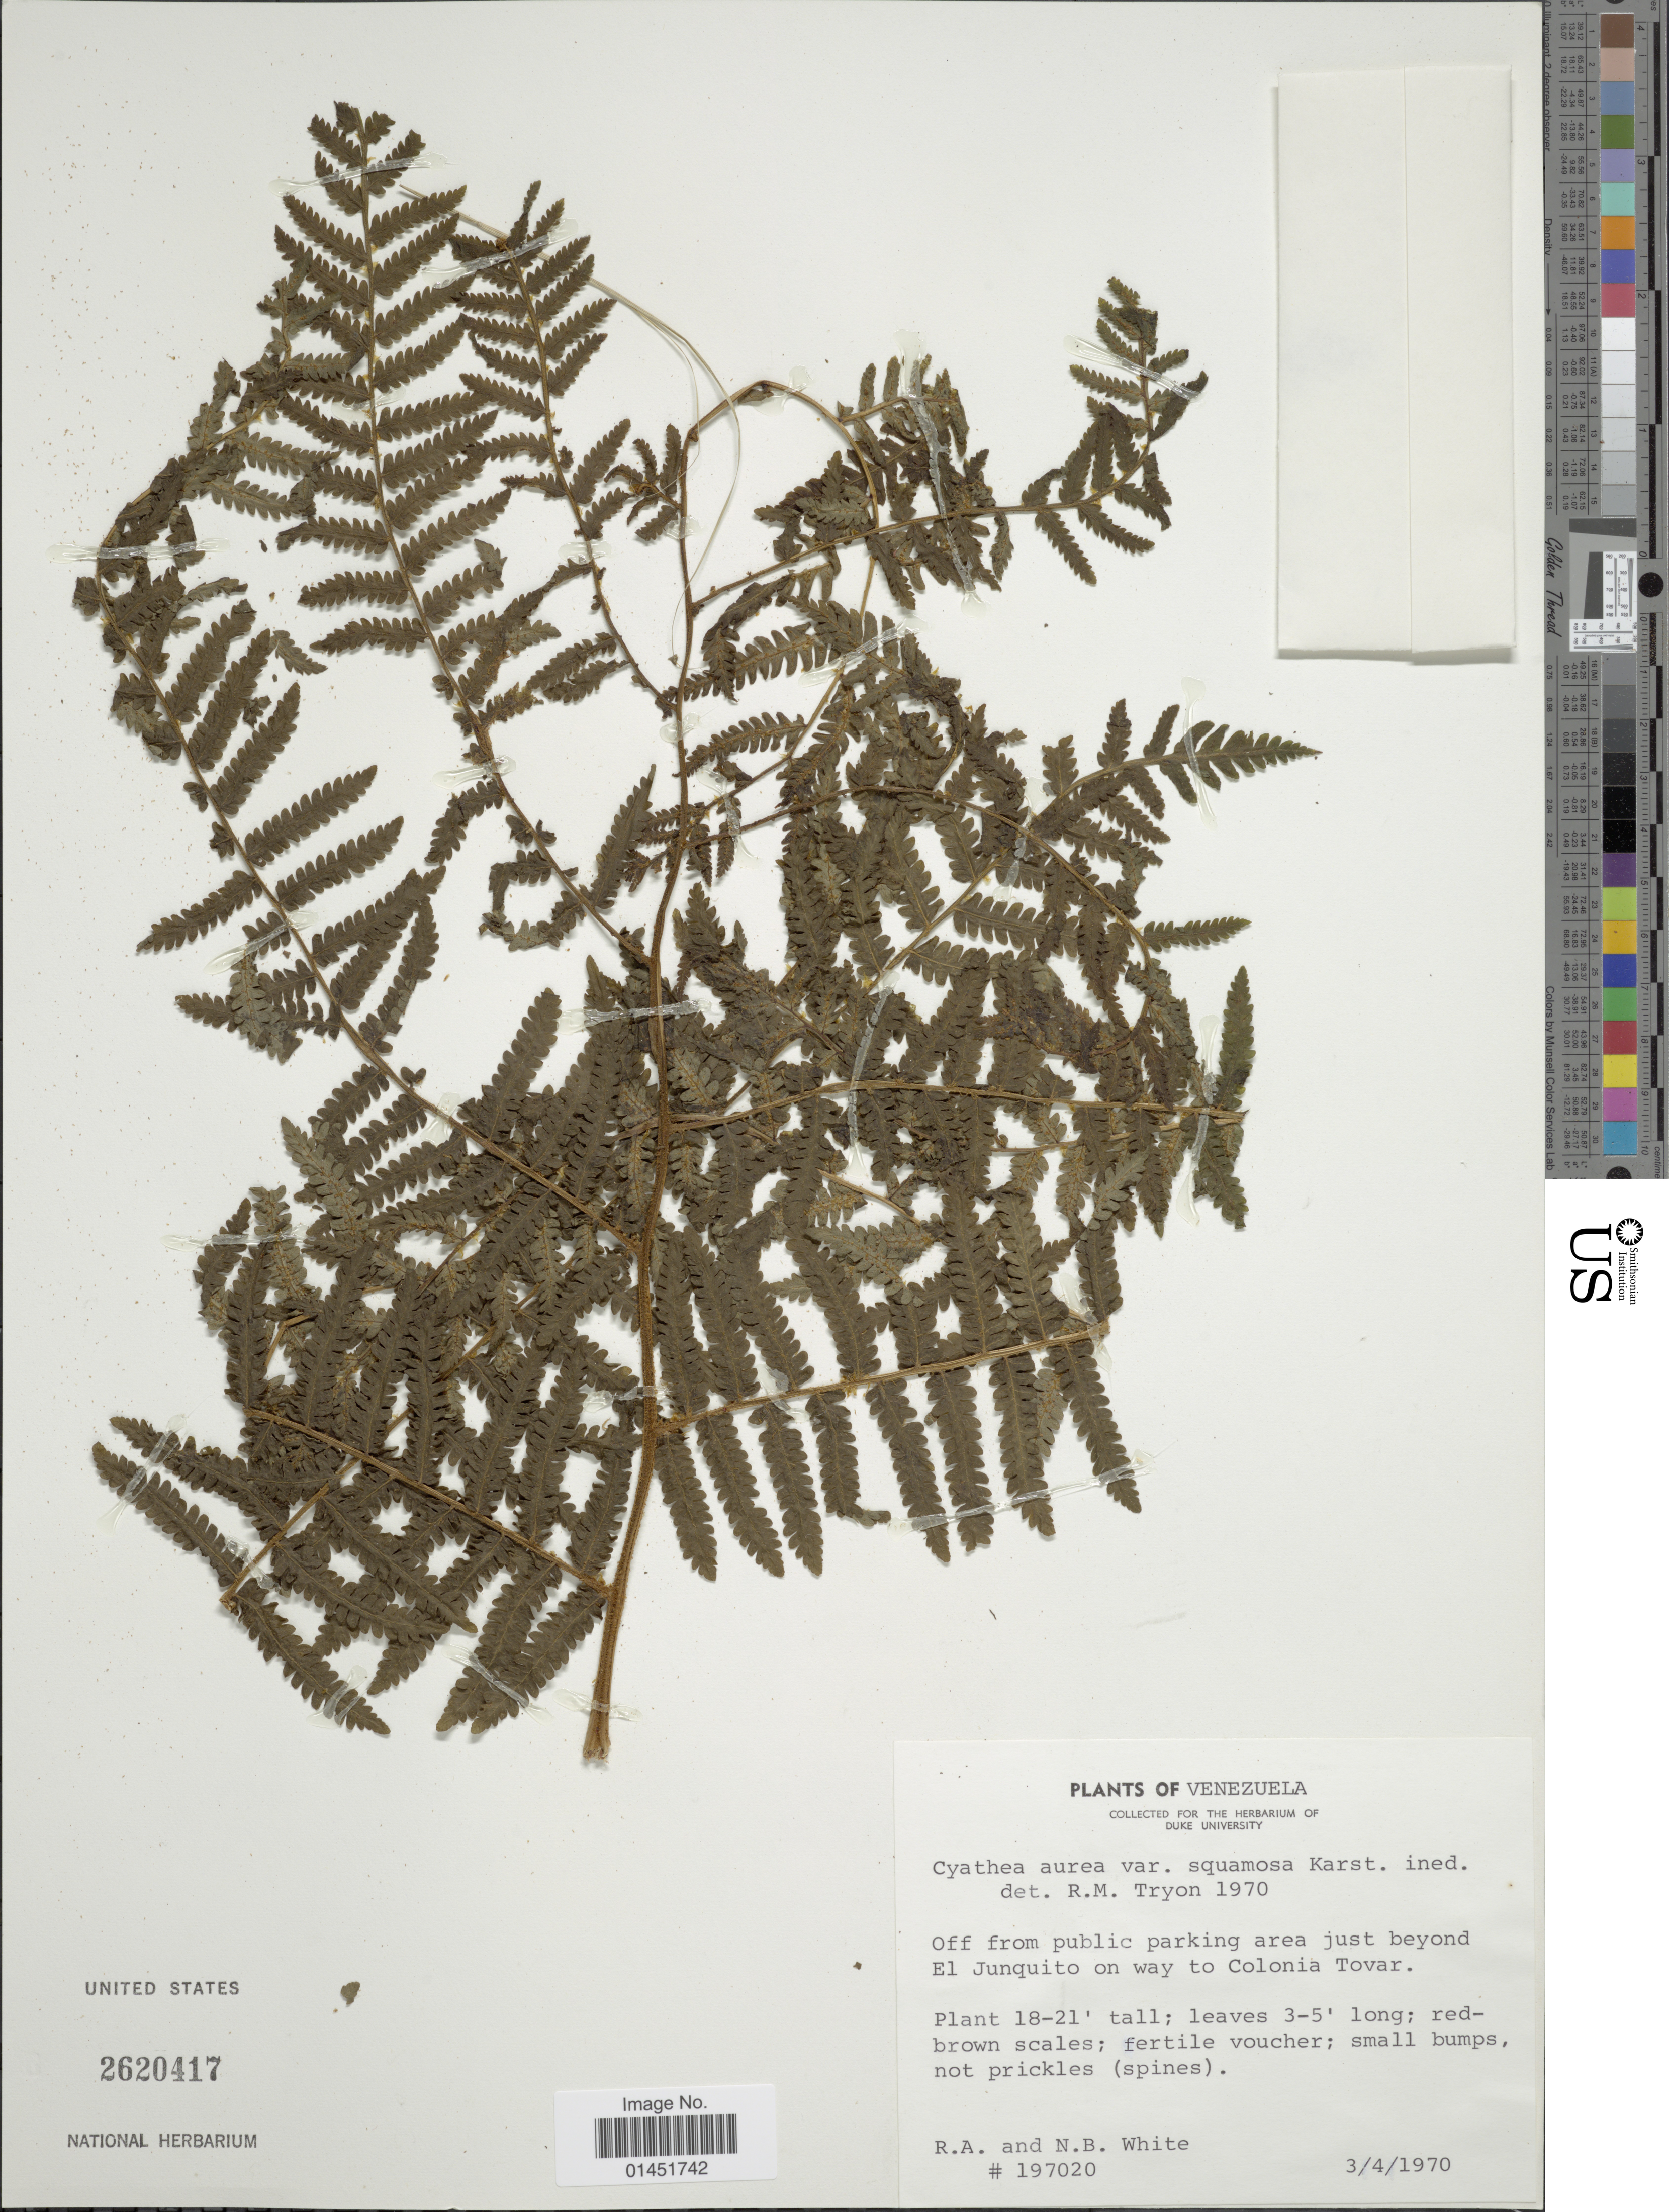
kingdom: Plantae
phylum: Tracheophyta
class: Polypodiopsida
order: Cyatheales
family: Cyatheaceae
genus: Cyathea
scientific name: Cyathea fulva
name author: (M. Martens & Galeotti) Fée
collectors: R. A. White & N. White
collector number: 197020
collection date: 1970-04-03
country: Venezuela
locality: Off from public parking area just beyond El Junquito on way to Colonia Tovar.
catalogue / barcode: US 2620417